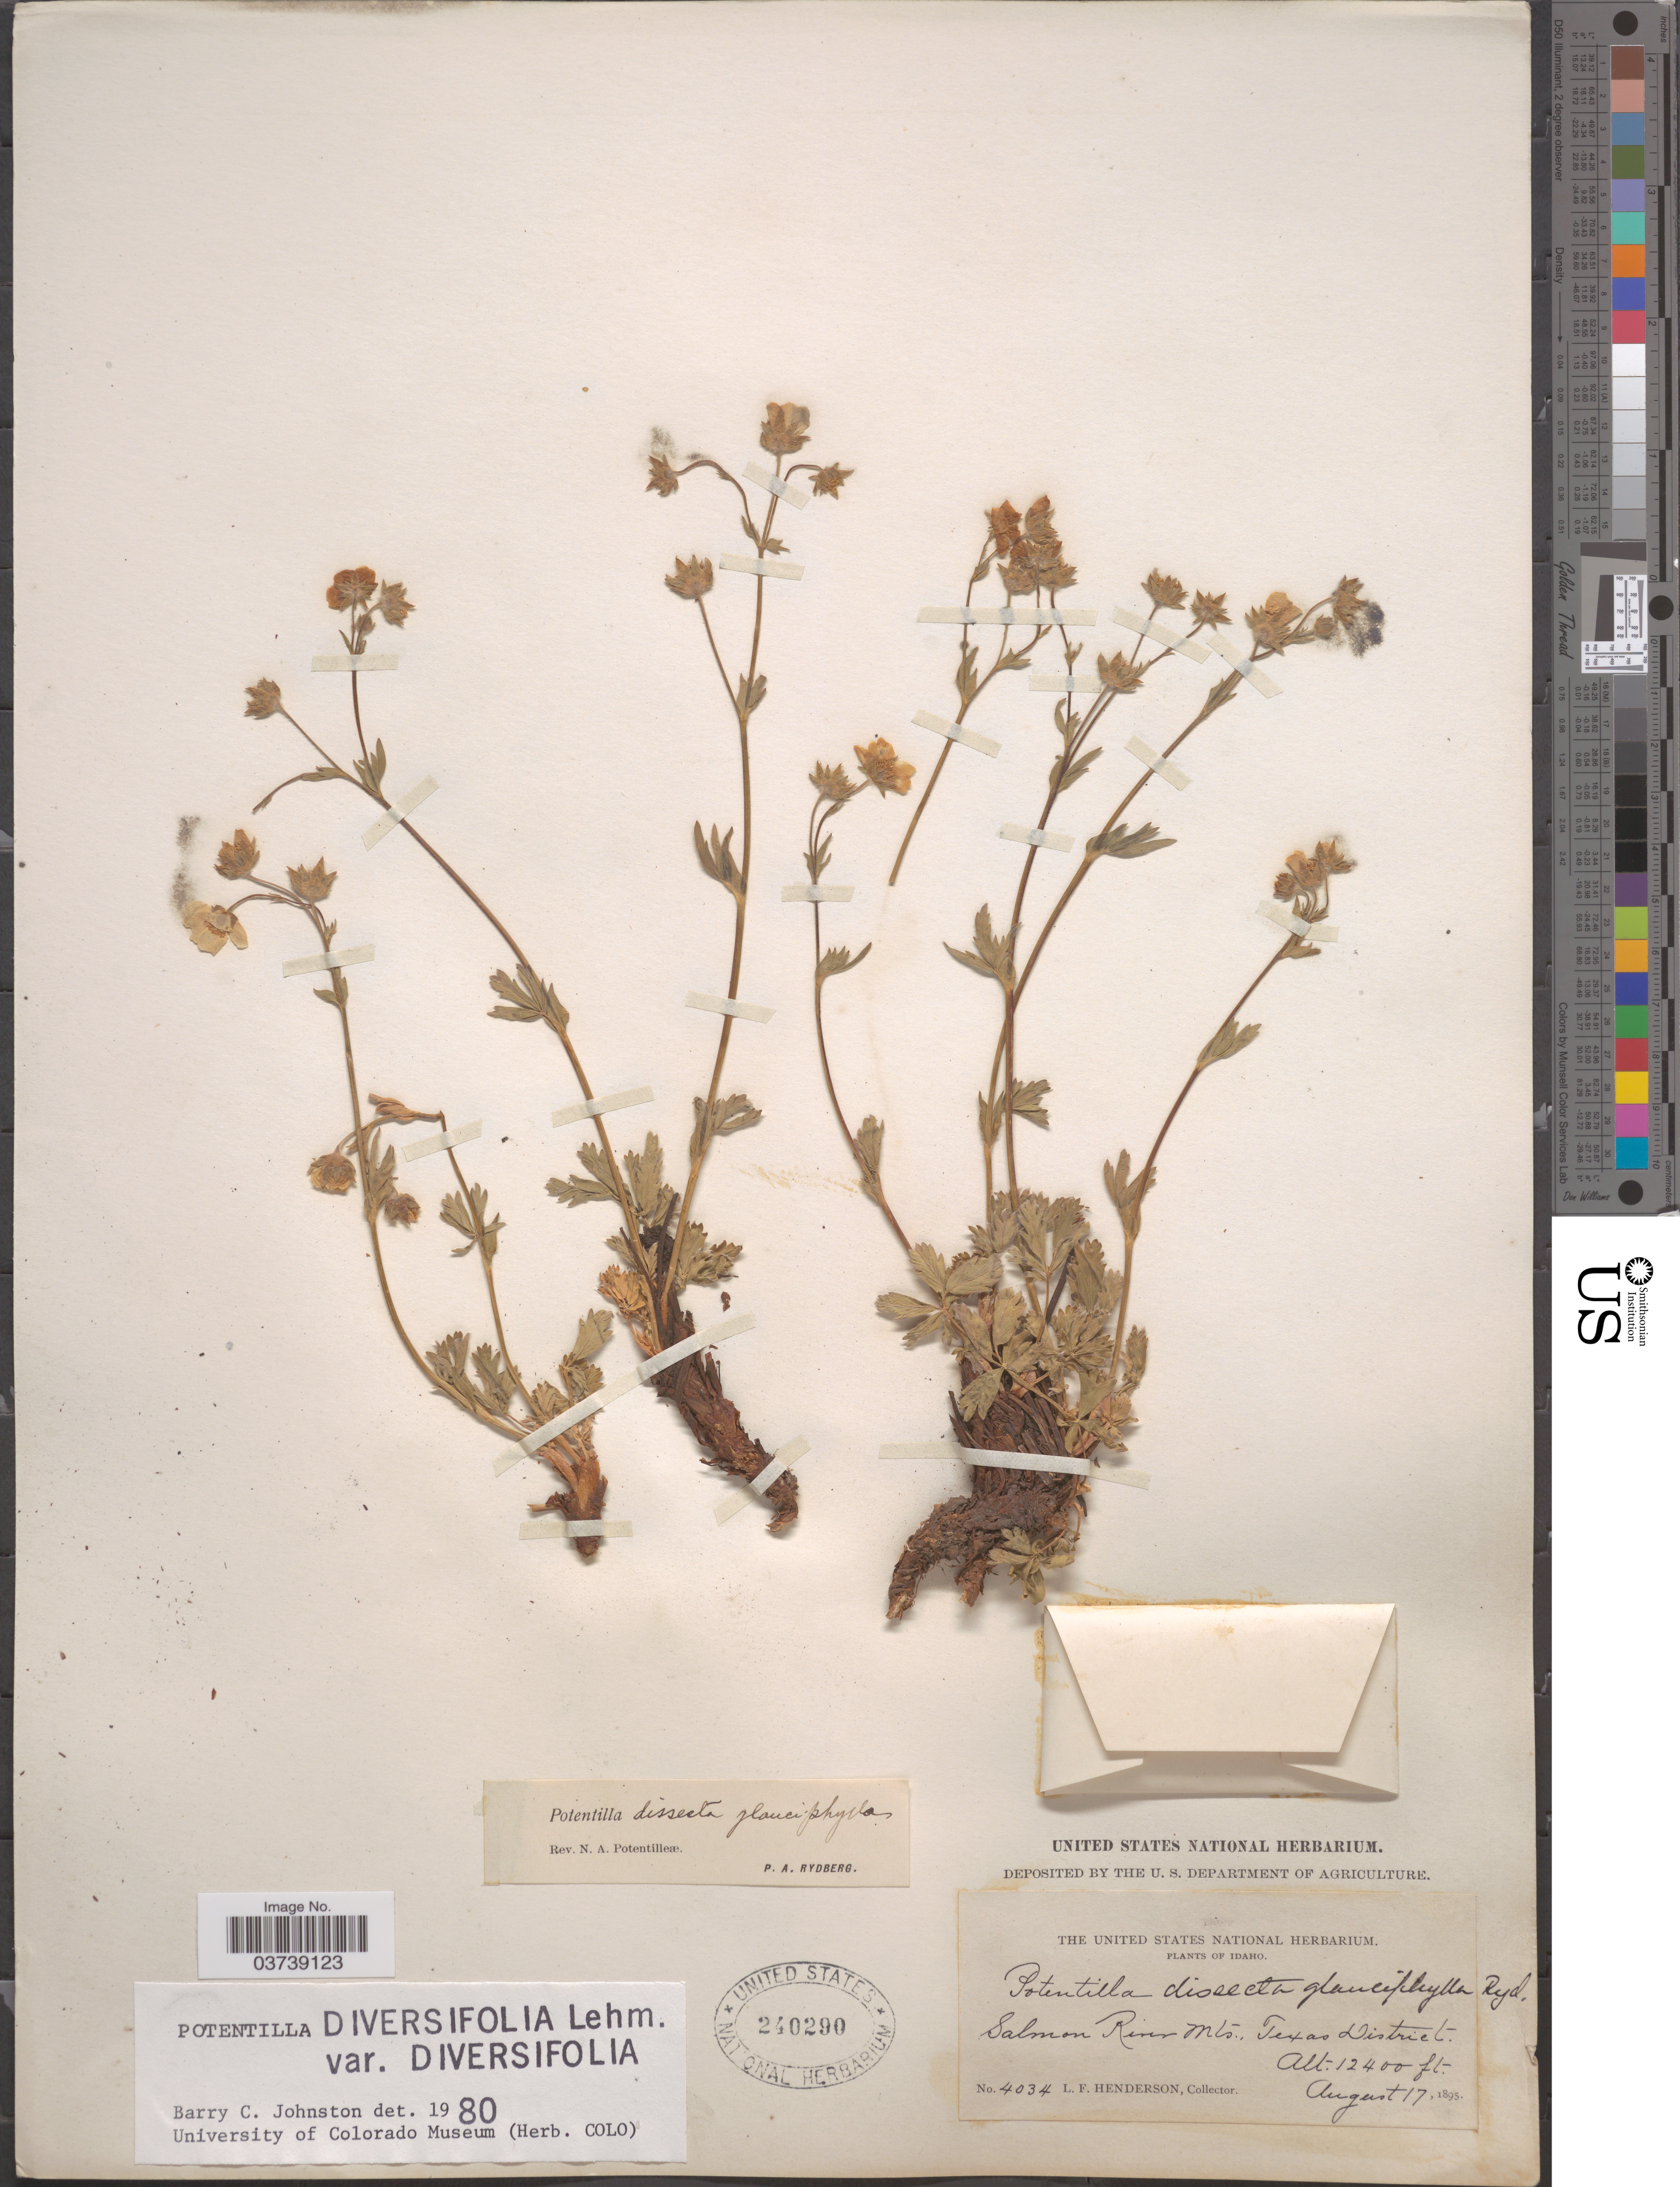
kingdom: Plantae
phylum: Tracheophyta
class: Magnoliopsida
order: Rosales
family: Rosaceae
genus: Potentilla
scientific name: Potentilla diversifolia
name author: Lehm.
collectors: L. Henderson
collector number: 4034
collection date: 1895-08-17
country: United States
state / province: Idaho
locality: Salmon River Mts. Texas District.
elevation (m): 3780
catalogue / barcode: US 240290